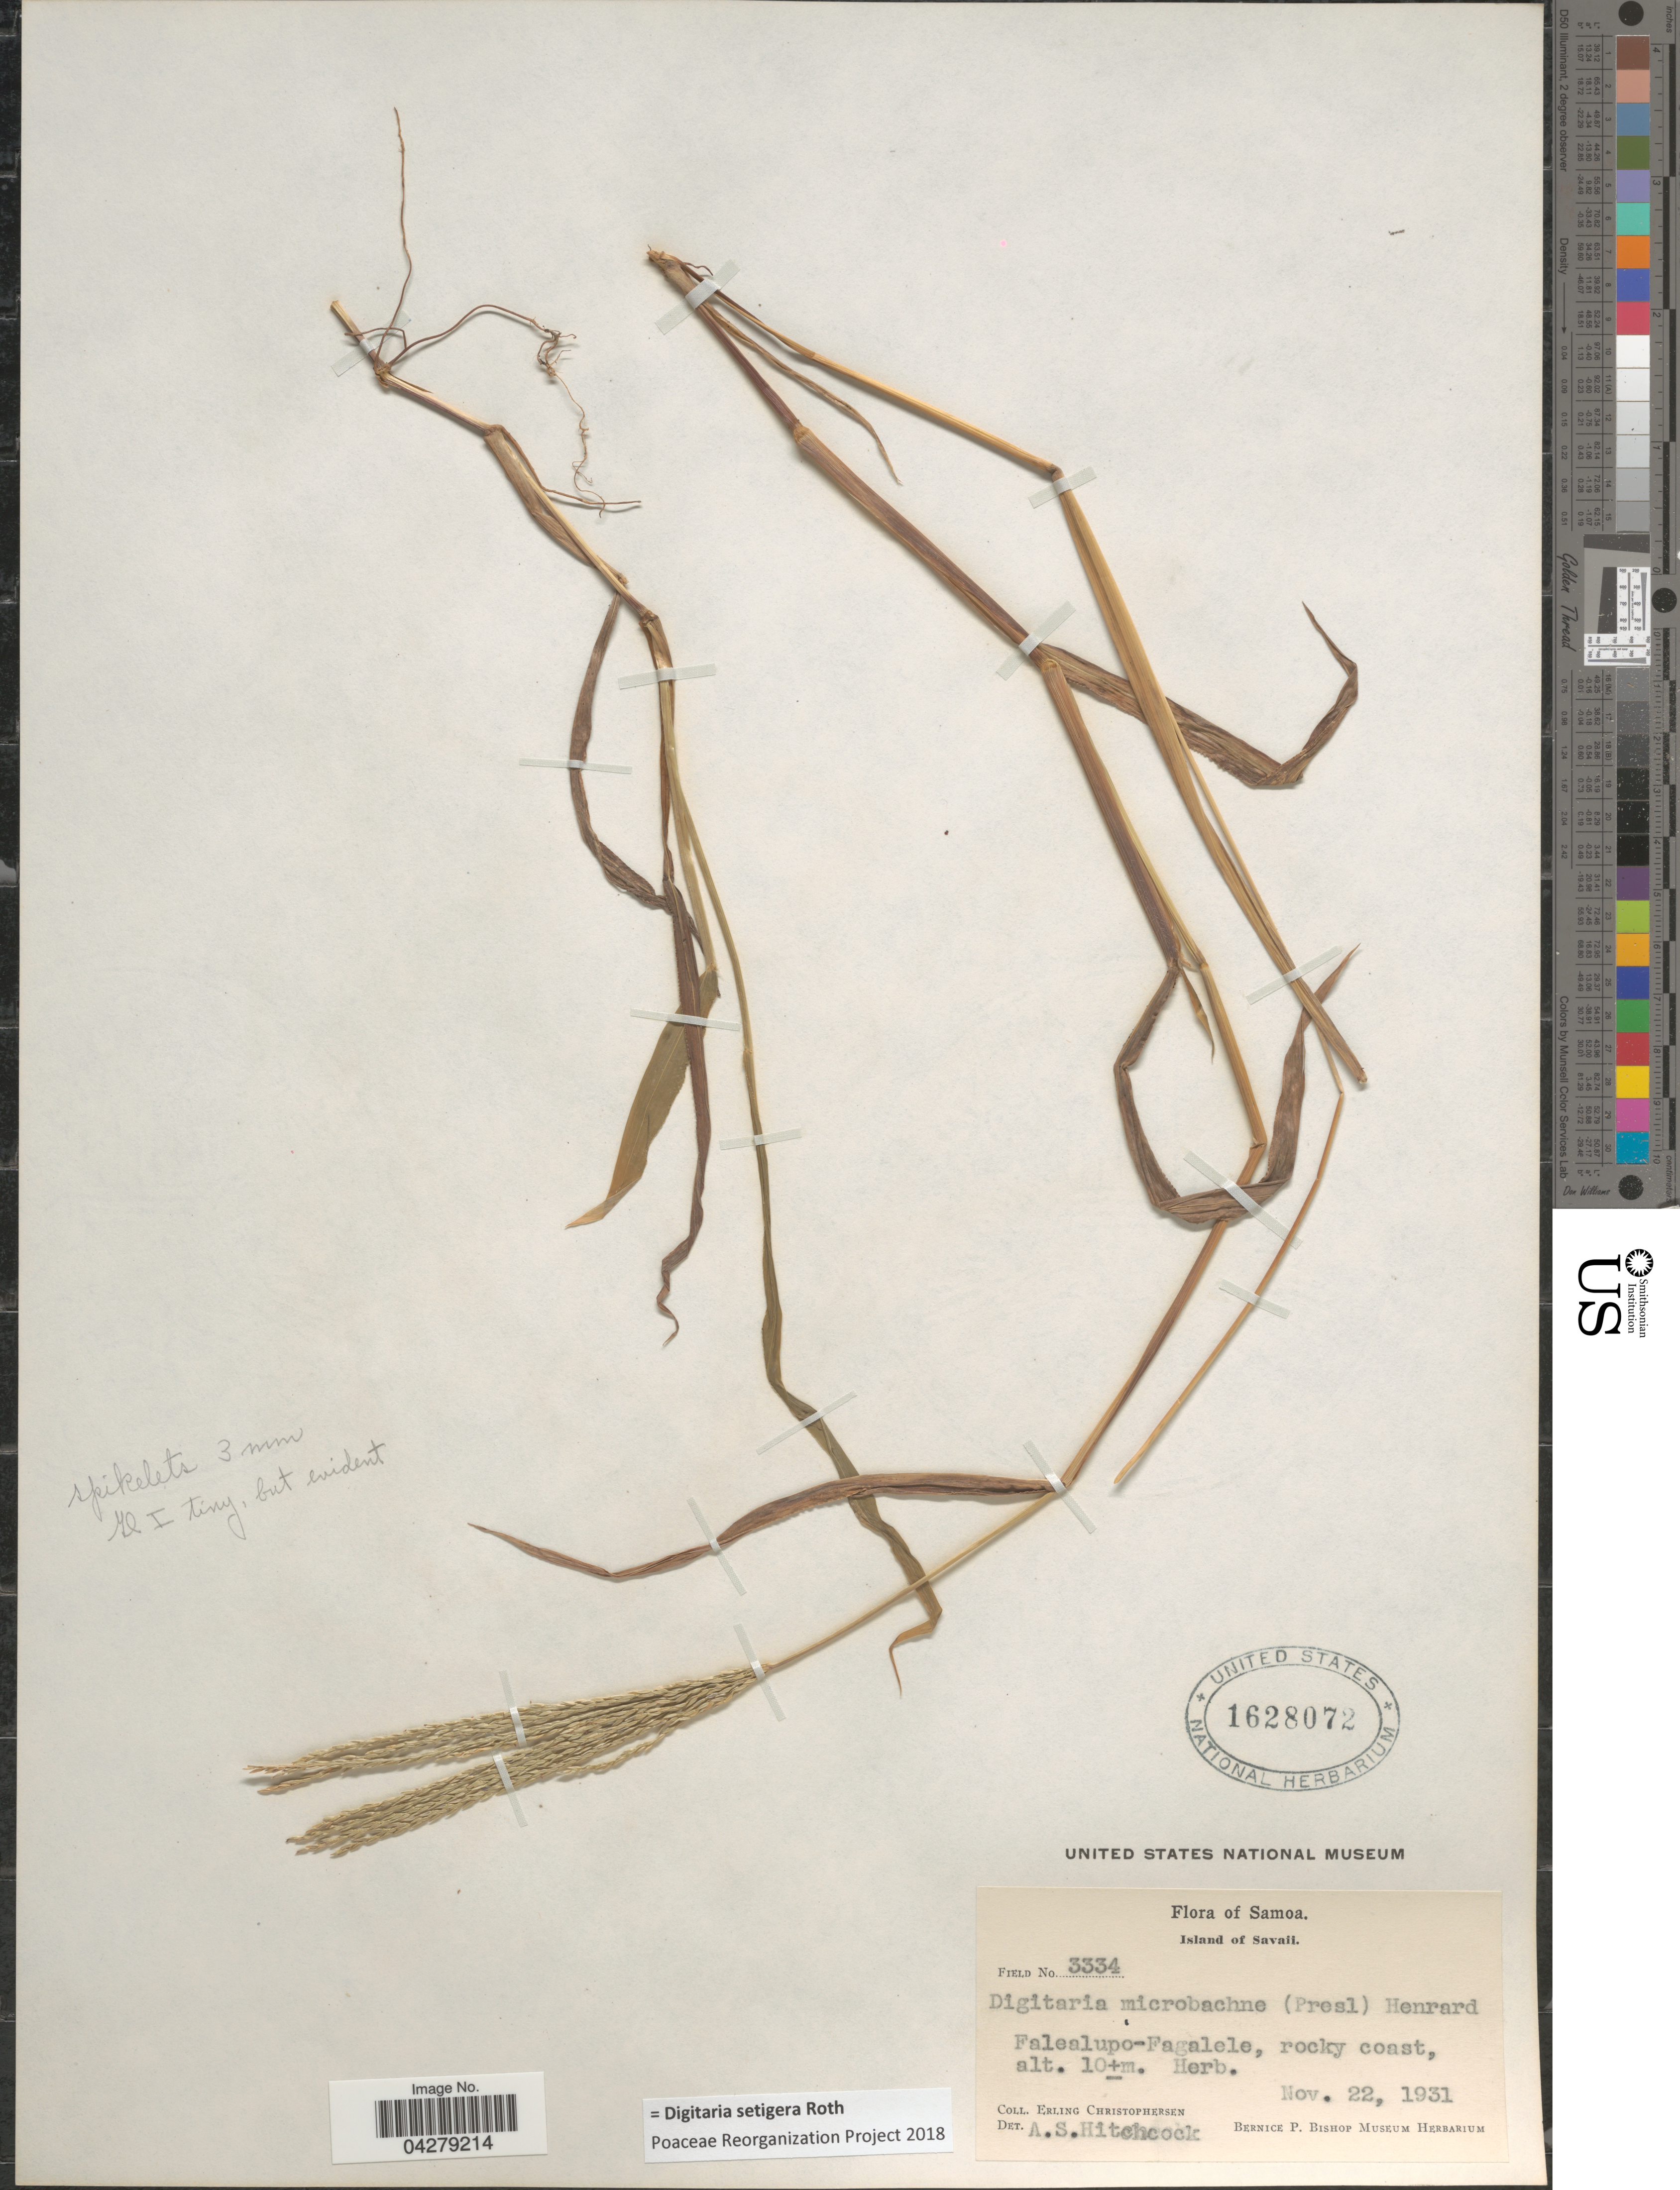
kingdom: Plantae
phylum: Tracheophyta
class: Liliopsida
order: Poales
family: Poaceae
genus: Digitaria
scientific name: Digitaria setigera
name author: Roth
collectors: E. Christophersen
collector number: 3334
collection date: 1931-11-22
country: Samoa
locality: Samoa. Island of Savaii. Falealupo-Fagalele.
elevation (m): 10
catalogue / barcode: US 1628072